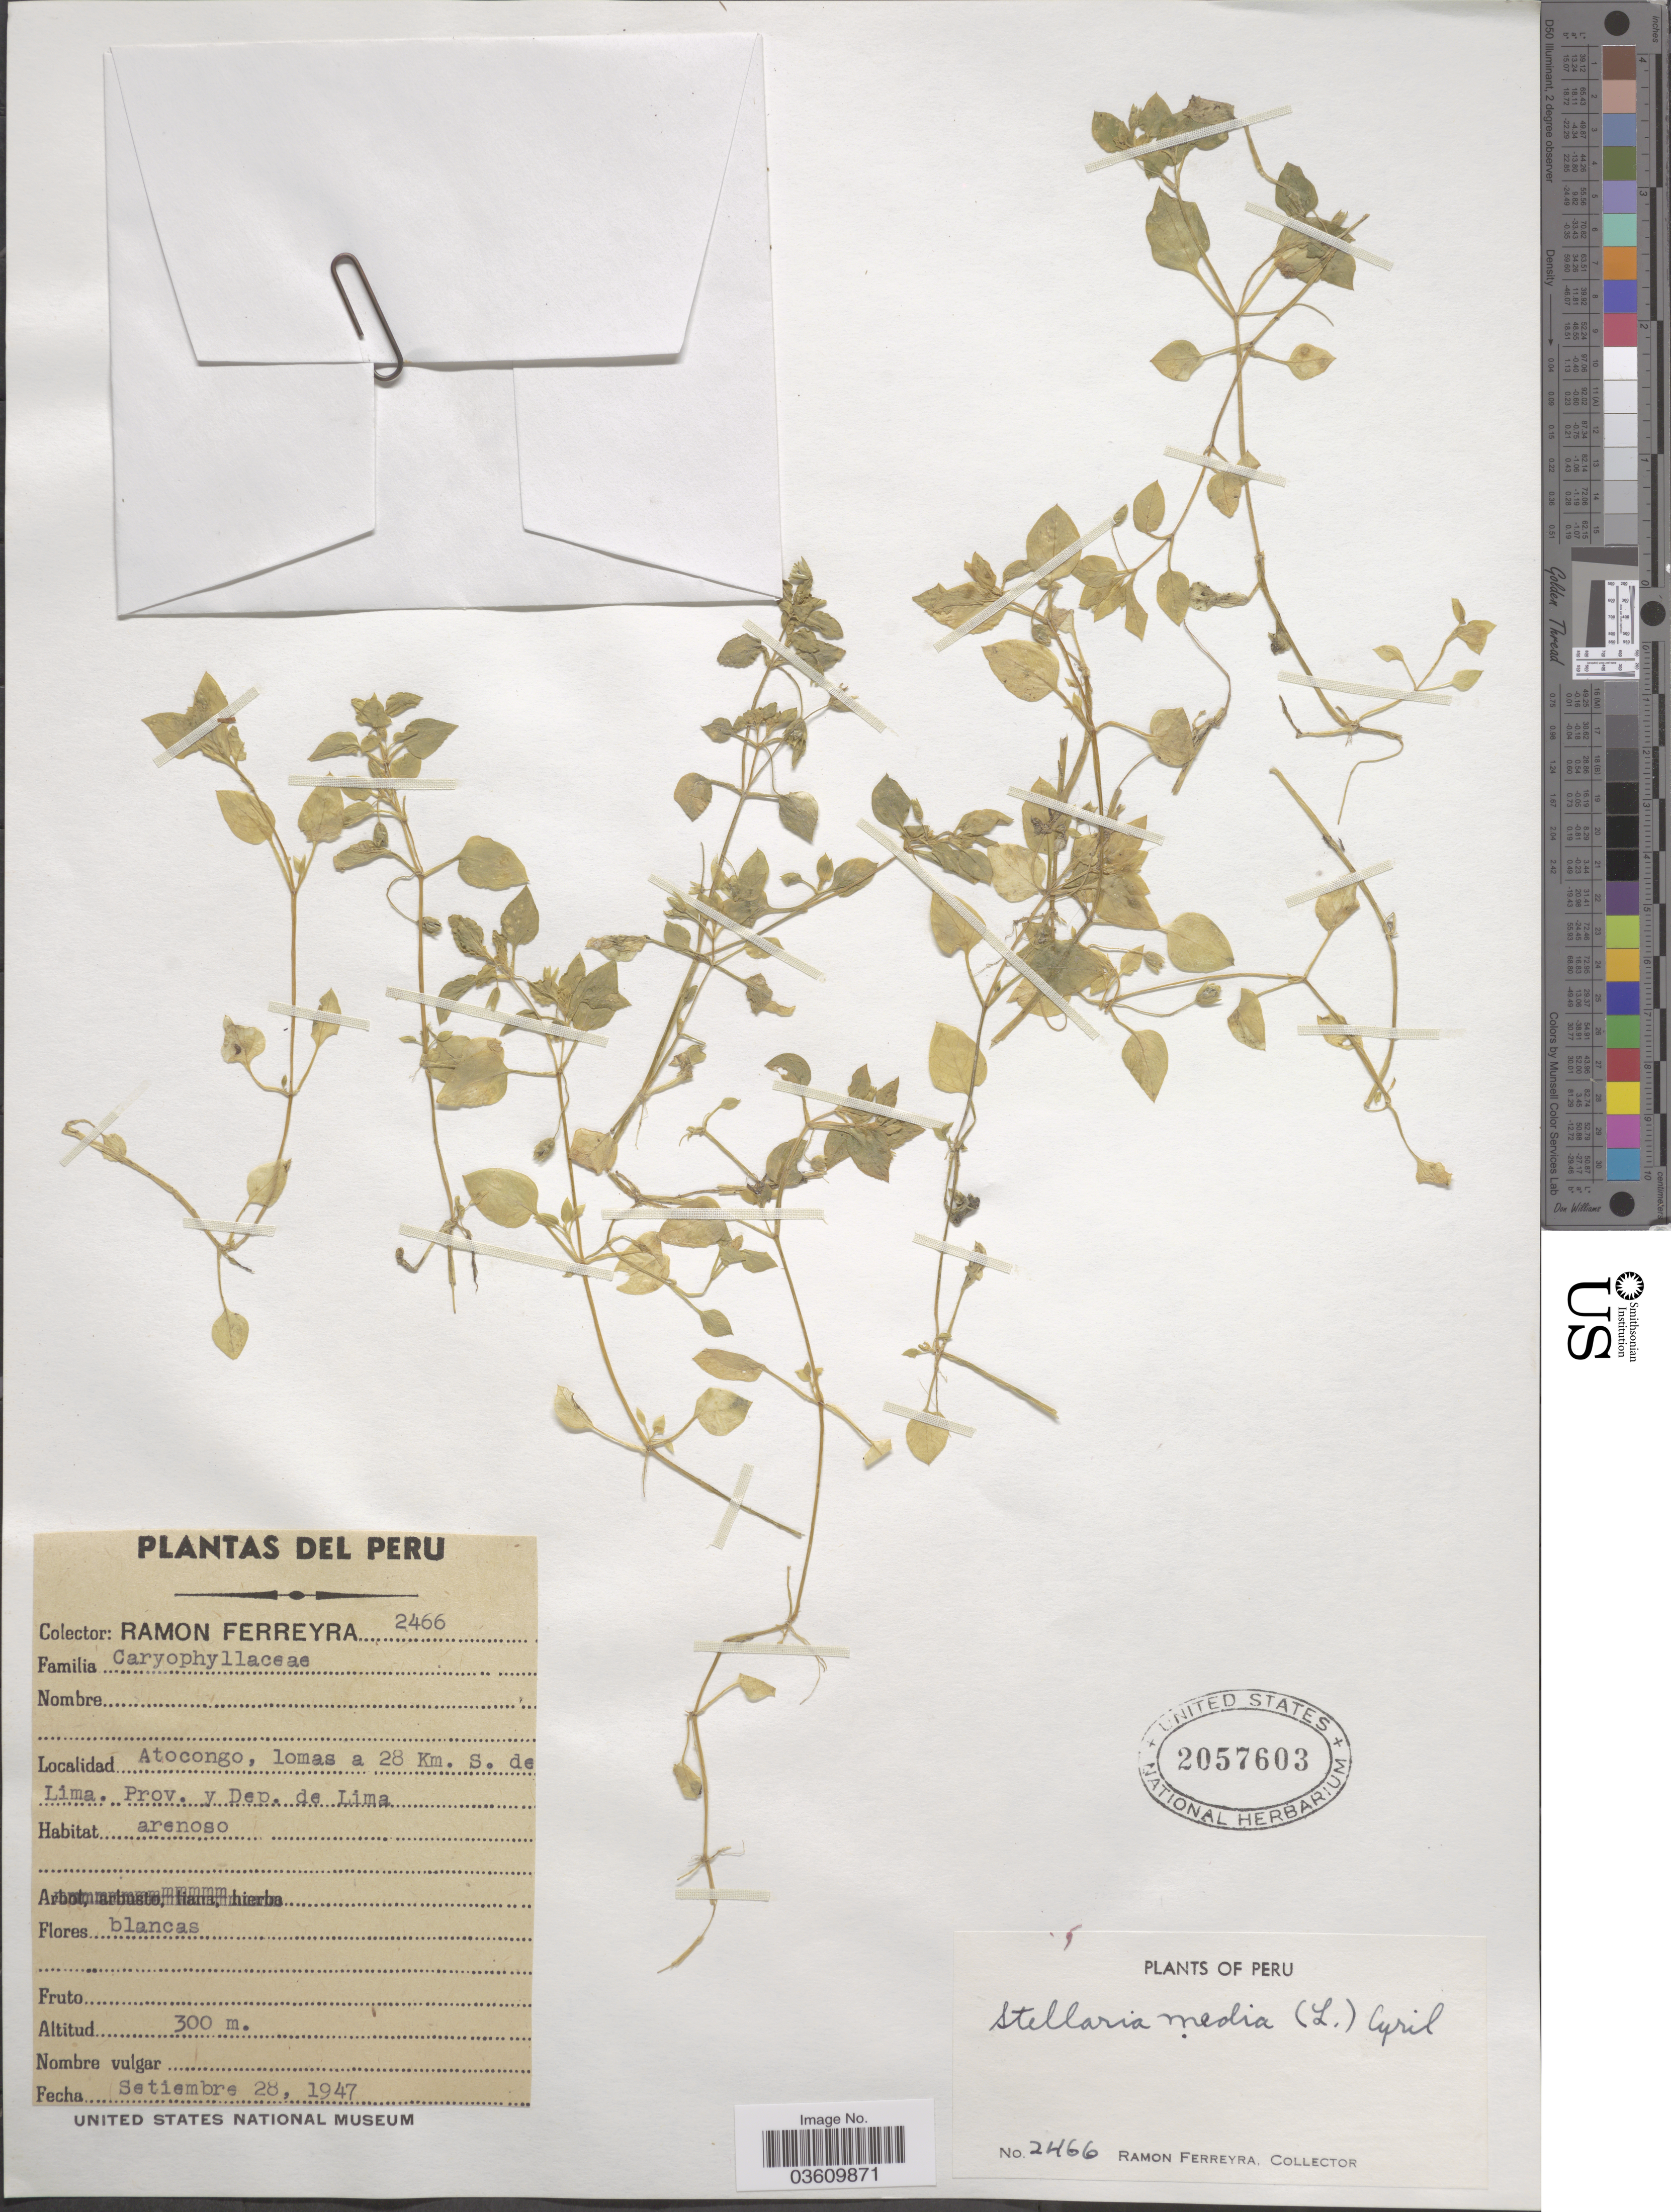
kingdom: Plantae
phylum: Tracheophyta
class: Magnoliopsida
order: Caryophyllales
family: Caryophyllaceae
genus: Stellaria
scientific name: Stellaria media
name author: (L.) Vill.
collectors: R. A. Ferreyra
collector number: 2466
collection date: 1947-09-28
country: Peru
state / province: Lima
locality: Atocongo, lomas a 28 Km. S. de Lima. Prov. y Dep. de Lima.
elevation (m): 300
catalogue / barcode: US 2057603